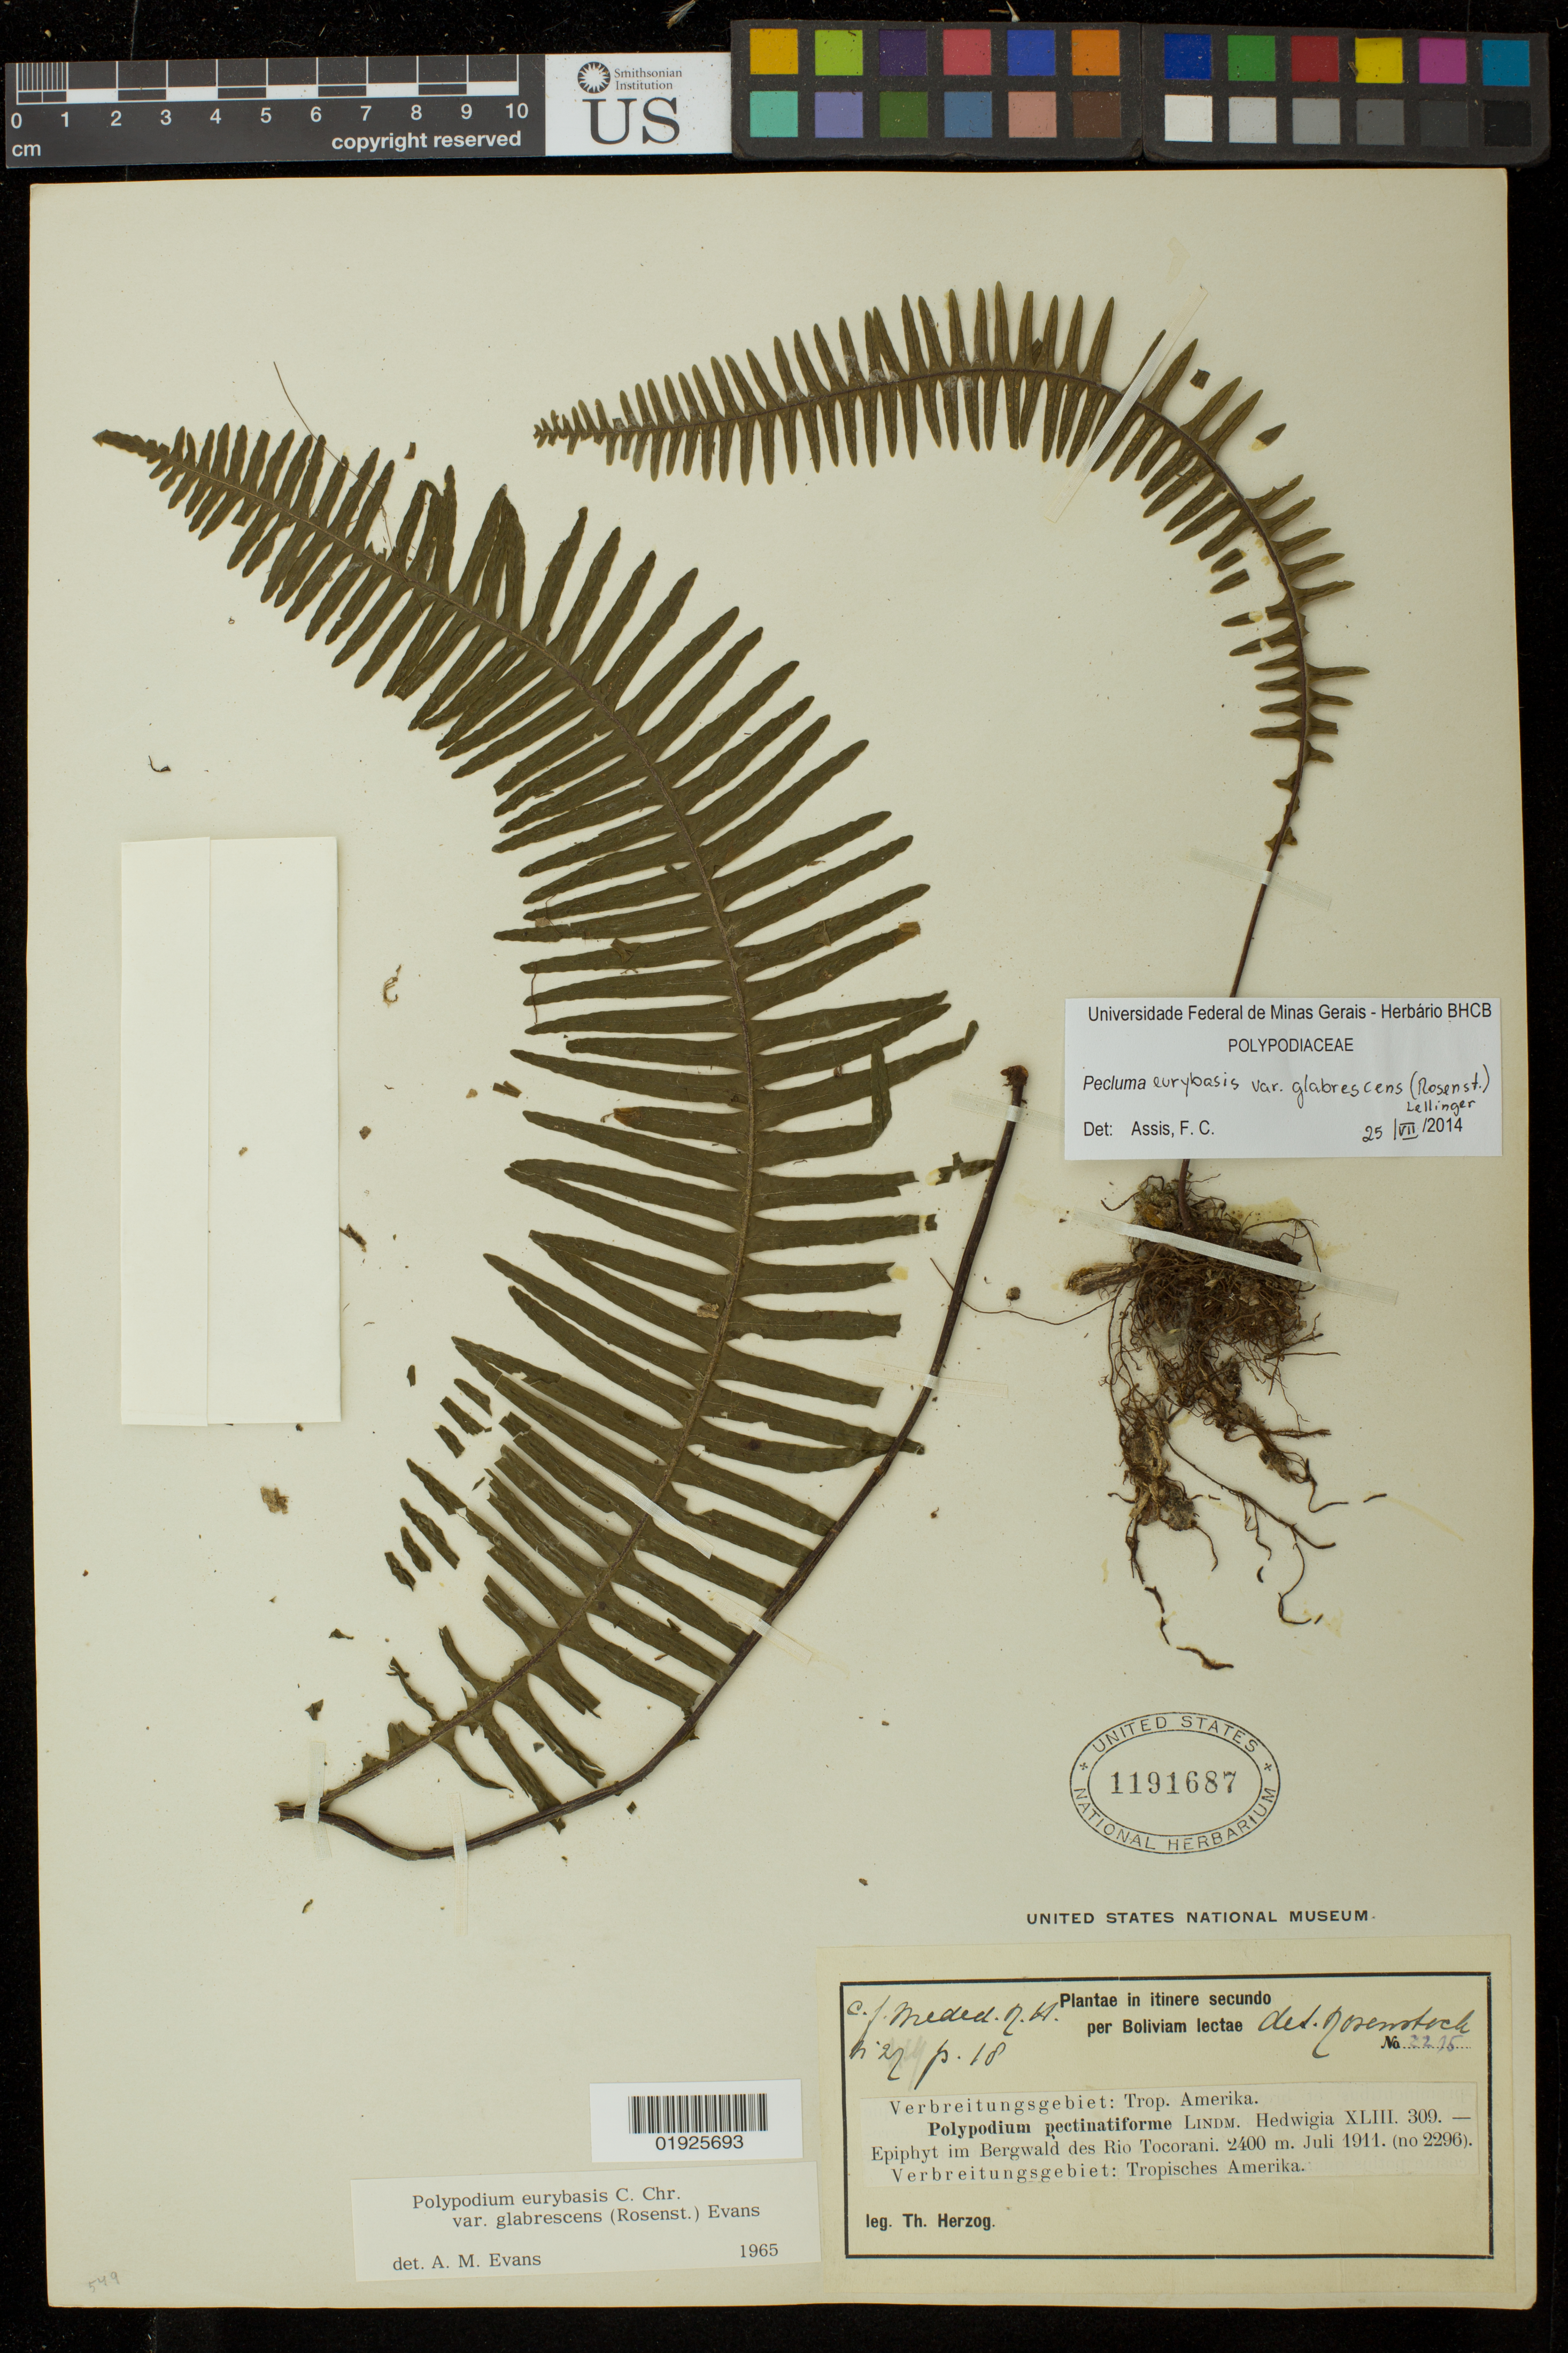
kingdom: Plantae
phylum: Tracheophyta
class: Polypodiopsida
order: Polypodiales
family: Polypodiaceae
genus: Pecluma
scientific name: Pecluma eurybasis var. glabrescens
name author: (Rosenst.) Lellinger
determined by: Assis, F. C.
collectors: T. Herzog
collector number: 2296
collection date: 1911-07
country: Bolivia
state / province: La Paz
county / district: Nor Yungas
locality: Epiphyt im Bergwald des Rio Tocornai.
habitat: Trop. Amerika.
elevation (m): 2400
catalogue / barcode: US 1191687